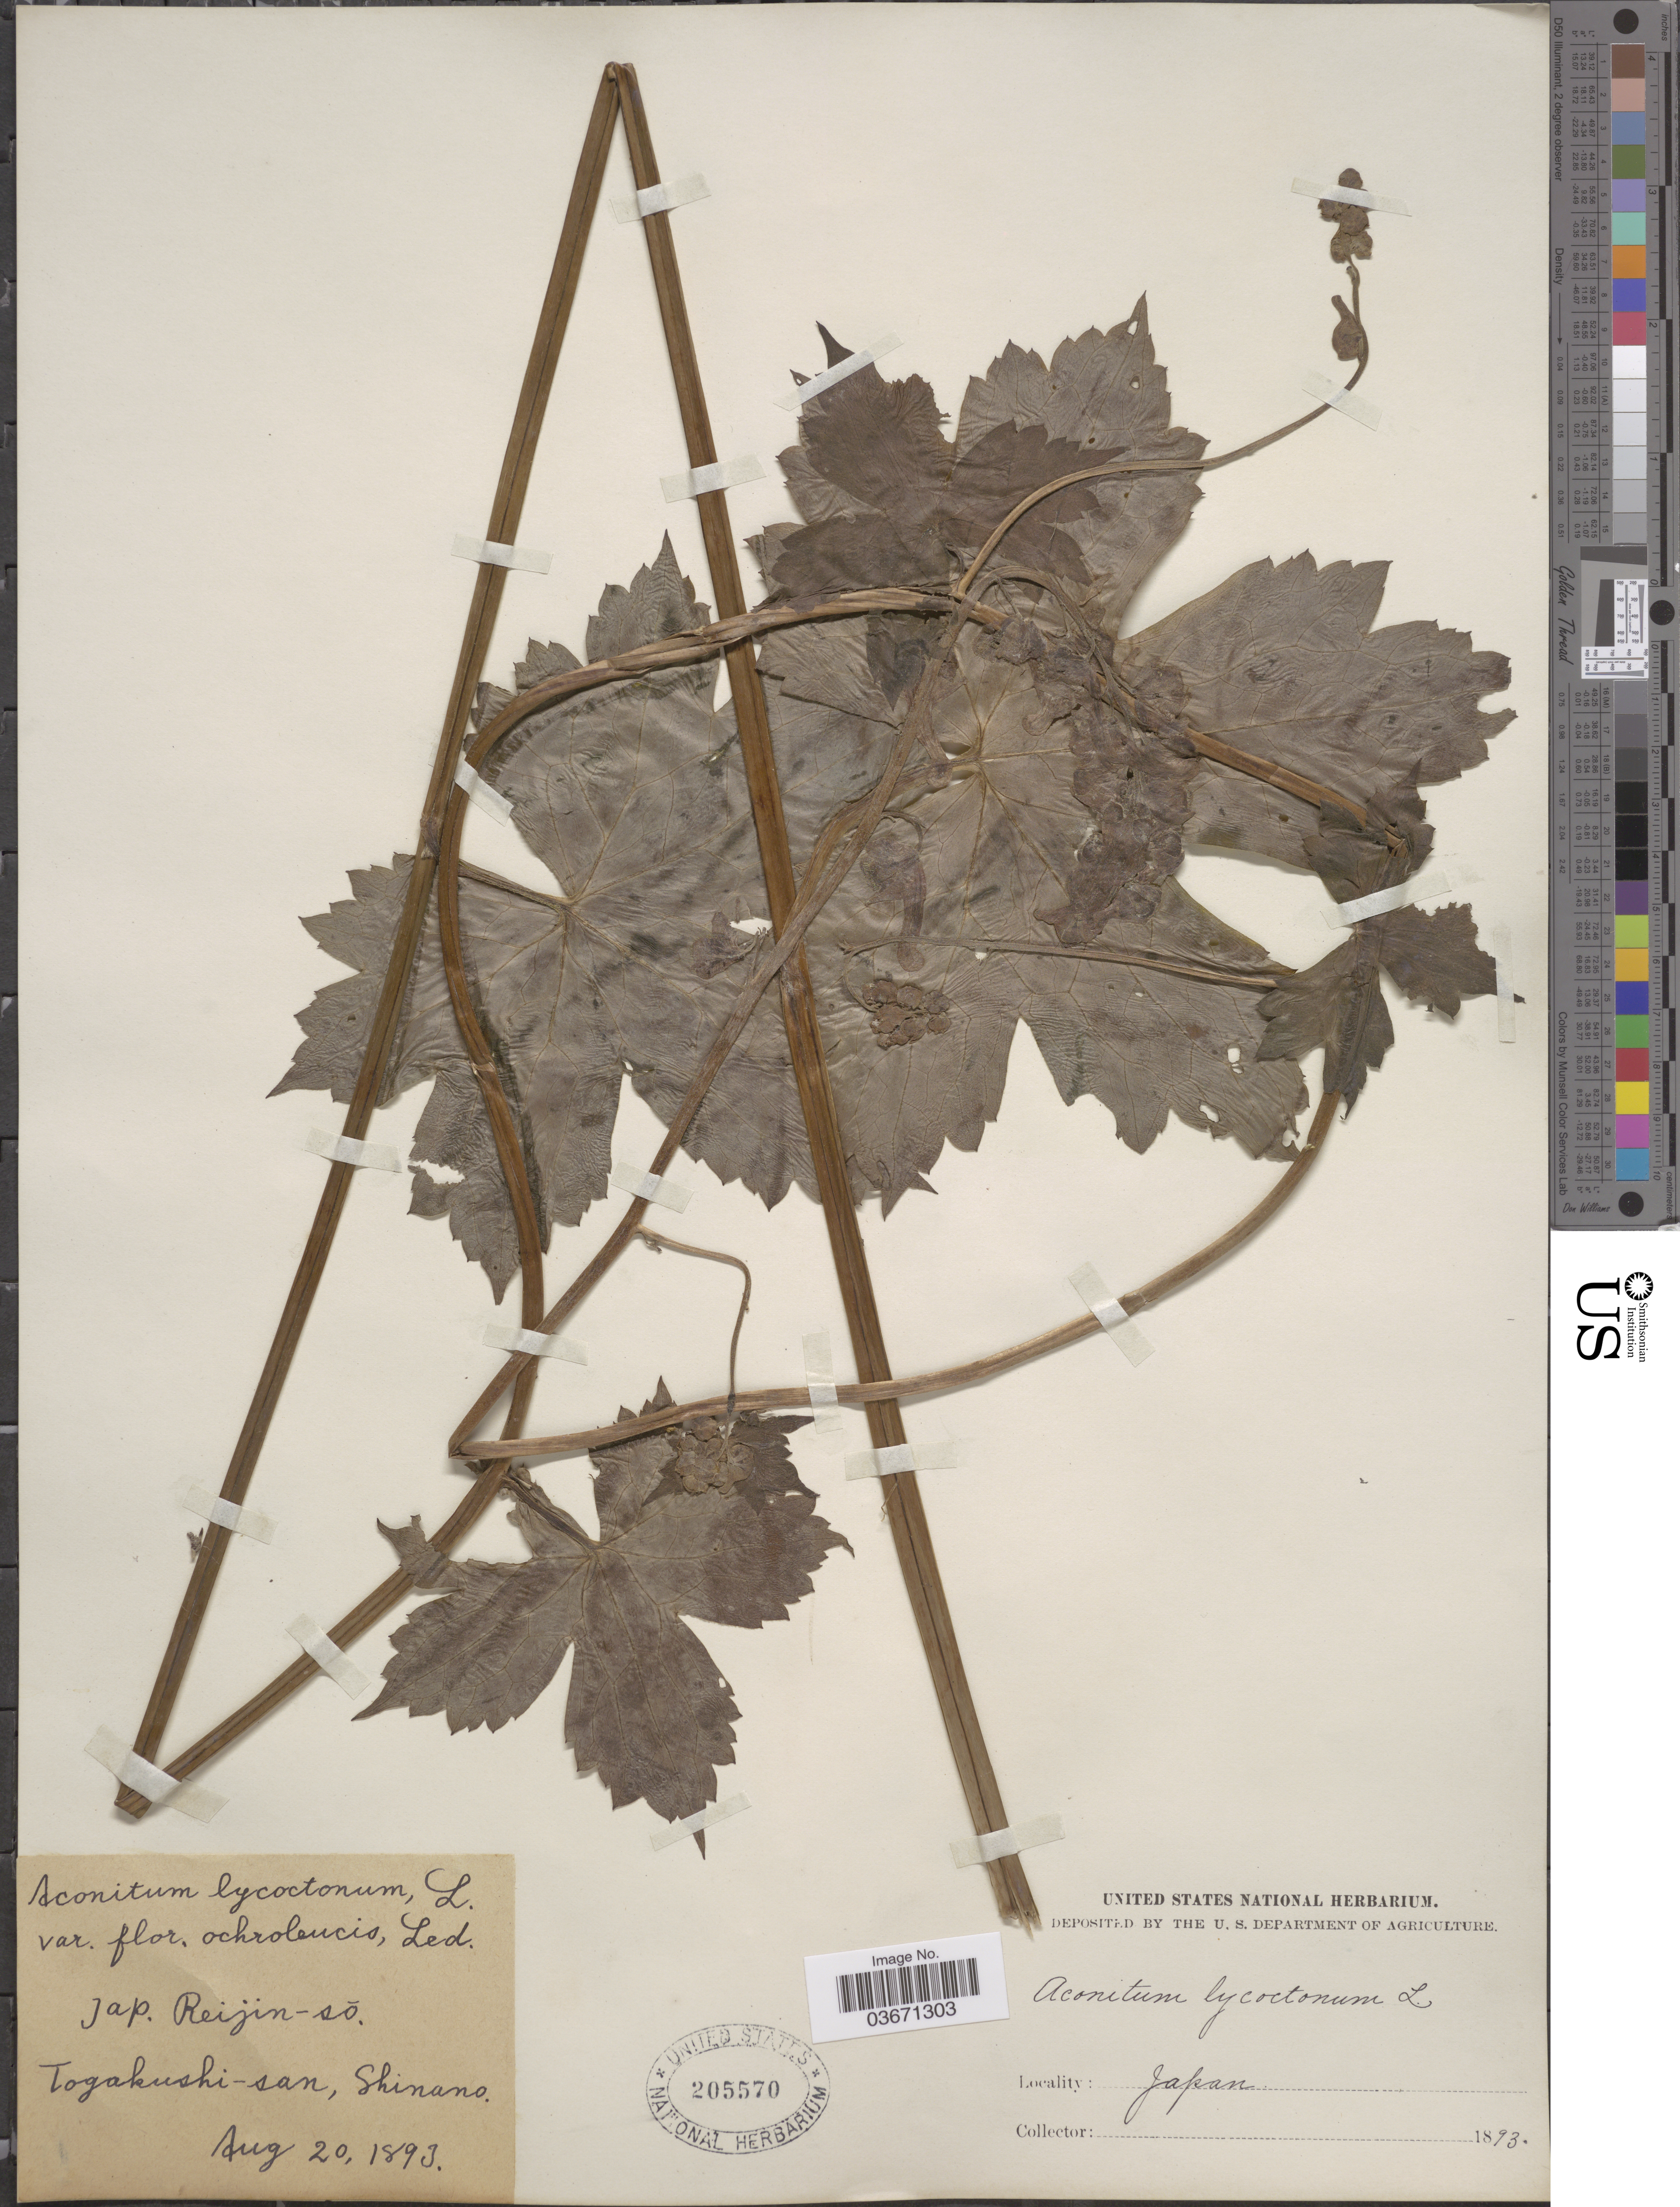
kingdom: Plantae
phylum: Tracheophyta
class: Magnoliopsida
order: Ranunculales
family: Ranunculaceae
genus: Aconitum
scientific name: Aconitum lycoctonum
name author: L.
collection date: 1893-08-20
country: Japan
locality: Togakushi-san, Shinano.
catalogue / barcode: US 205570